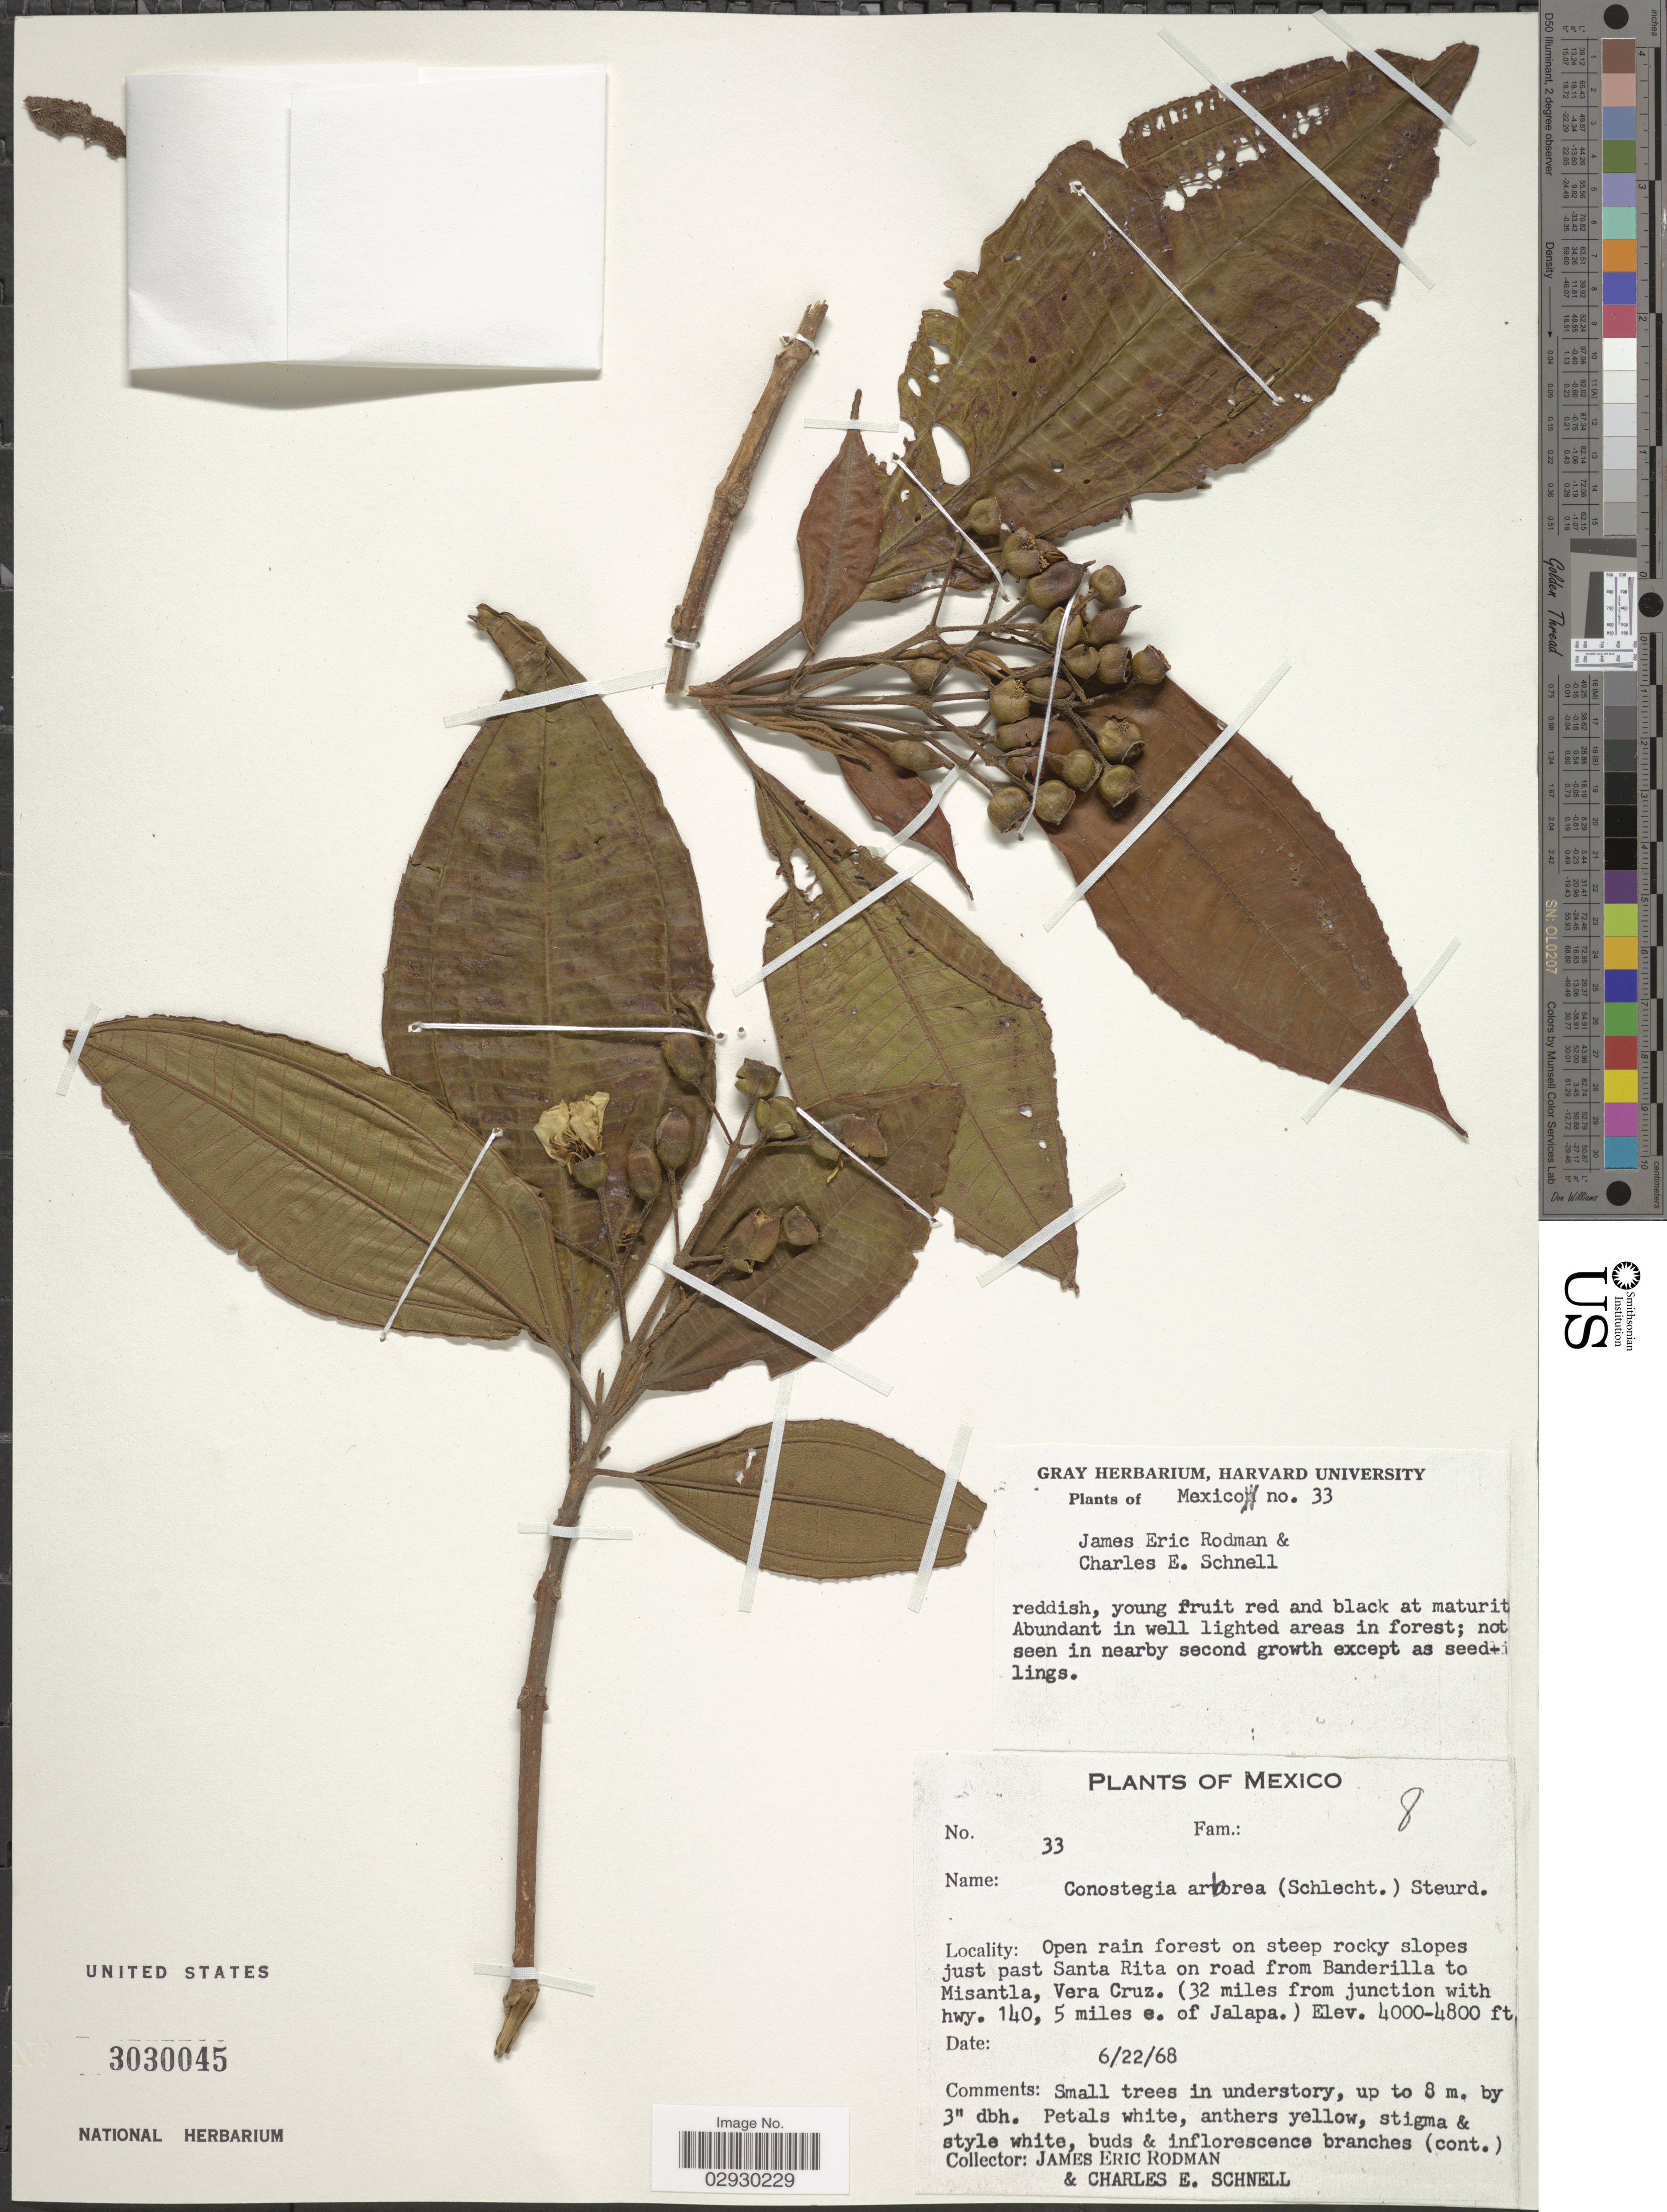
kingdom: Plantae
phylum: Tracheophyta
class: Magnoliopsida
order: Myrtales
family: Melastomataceae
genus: Conostegia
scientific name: Conostegia arborea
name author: Steud.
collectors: J. Rodman & C. Schnell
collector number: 33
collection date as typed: Transcribed d/m/y: 22/6/68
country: Mexico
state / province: Veracruz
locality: Open rain forest on steep rocky slopes just past Santa Rita on road from Banderilla to Misantla. Vera Cruz. (32 miles from junction with hwy. 140, 5 miles e. of Jalapa).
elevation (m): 1219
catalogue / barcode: US 3030045